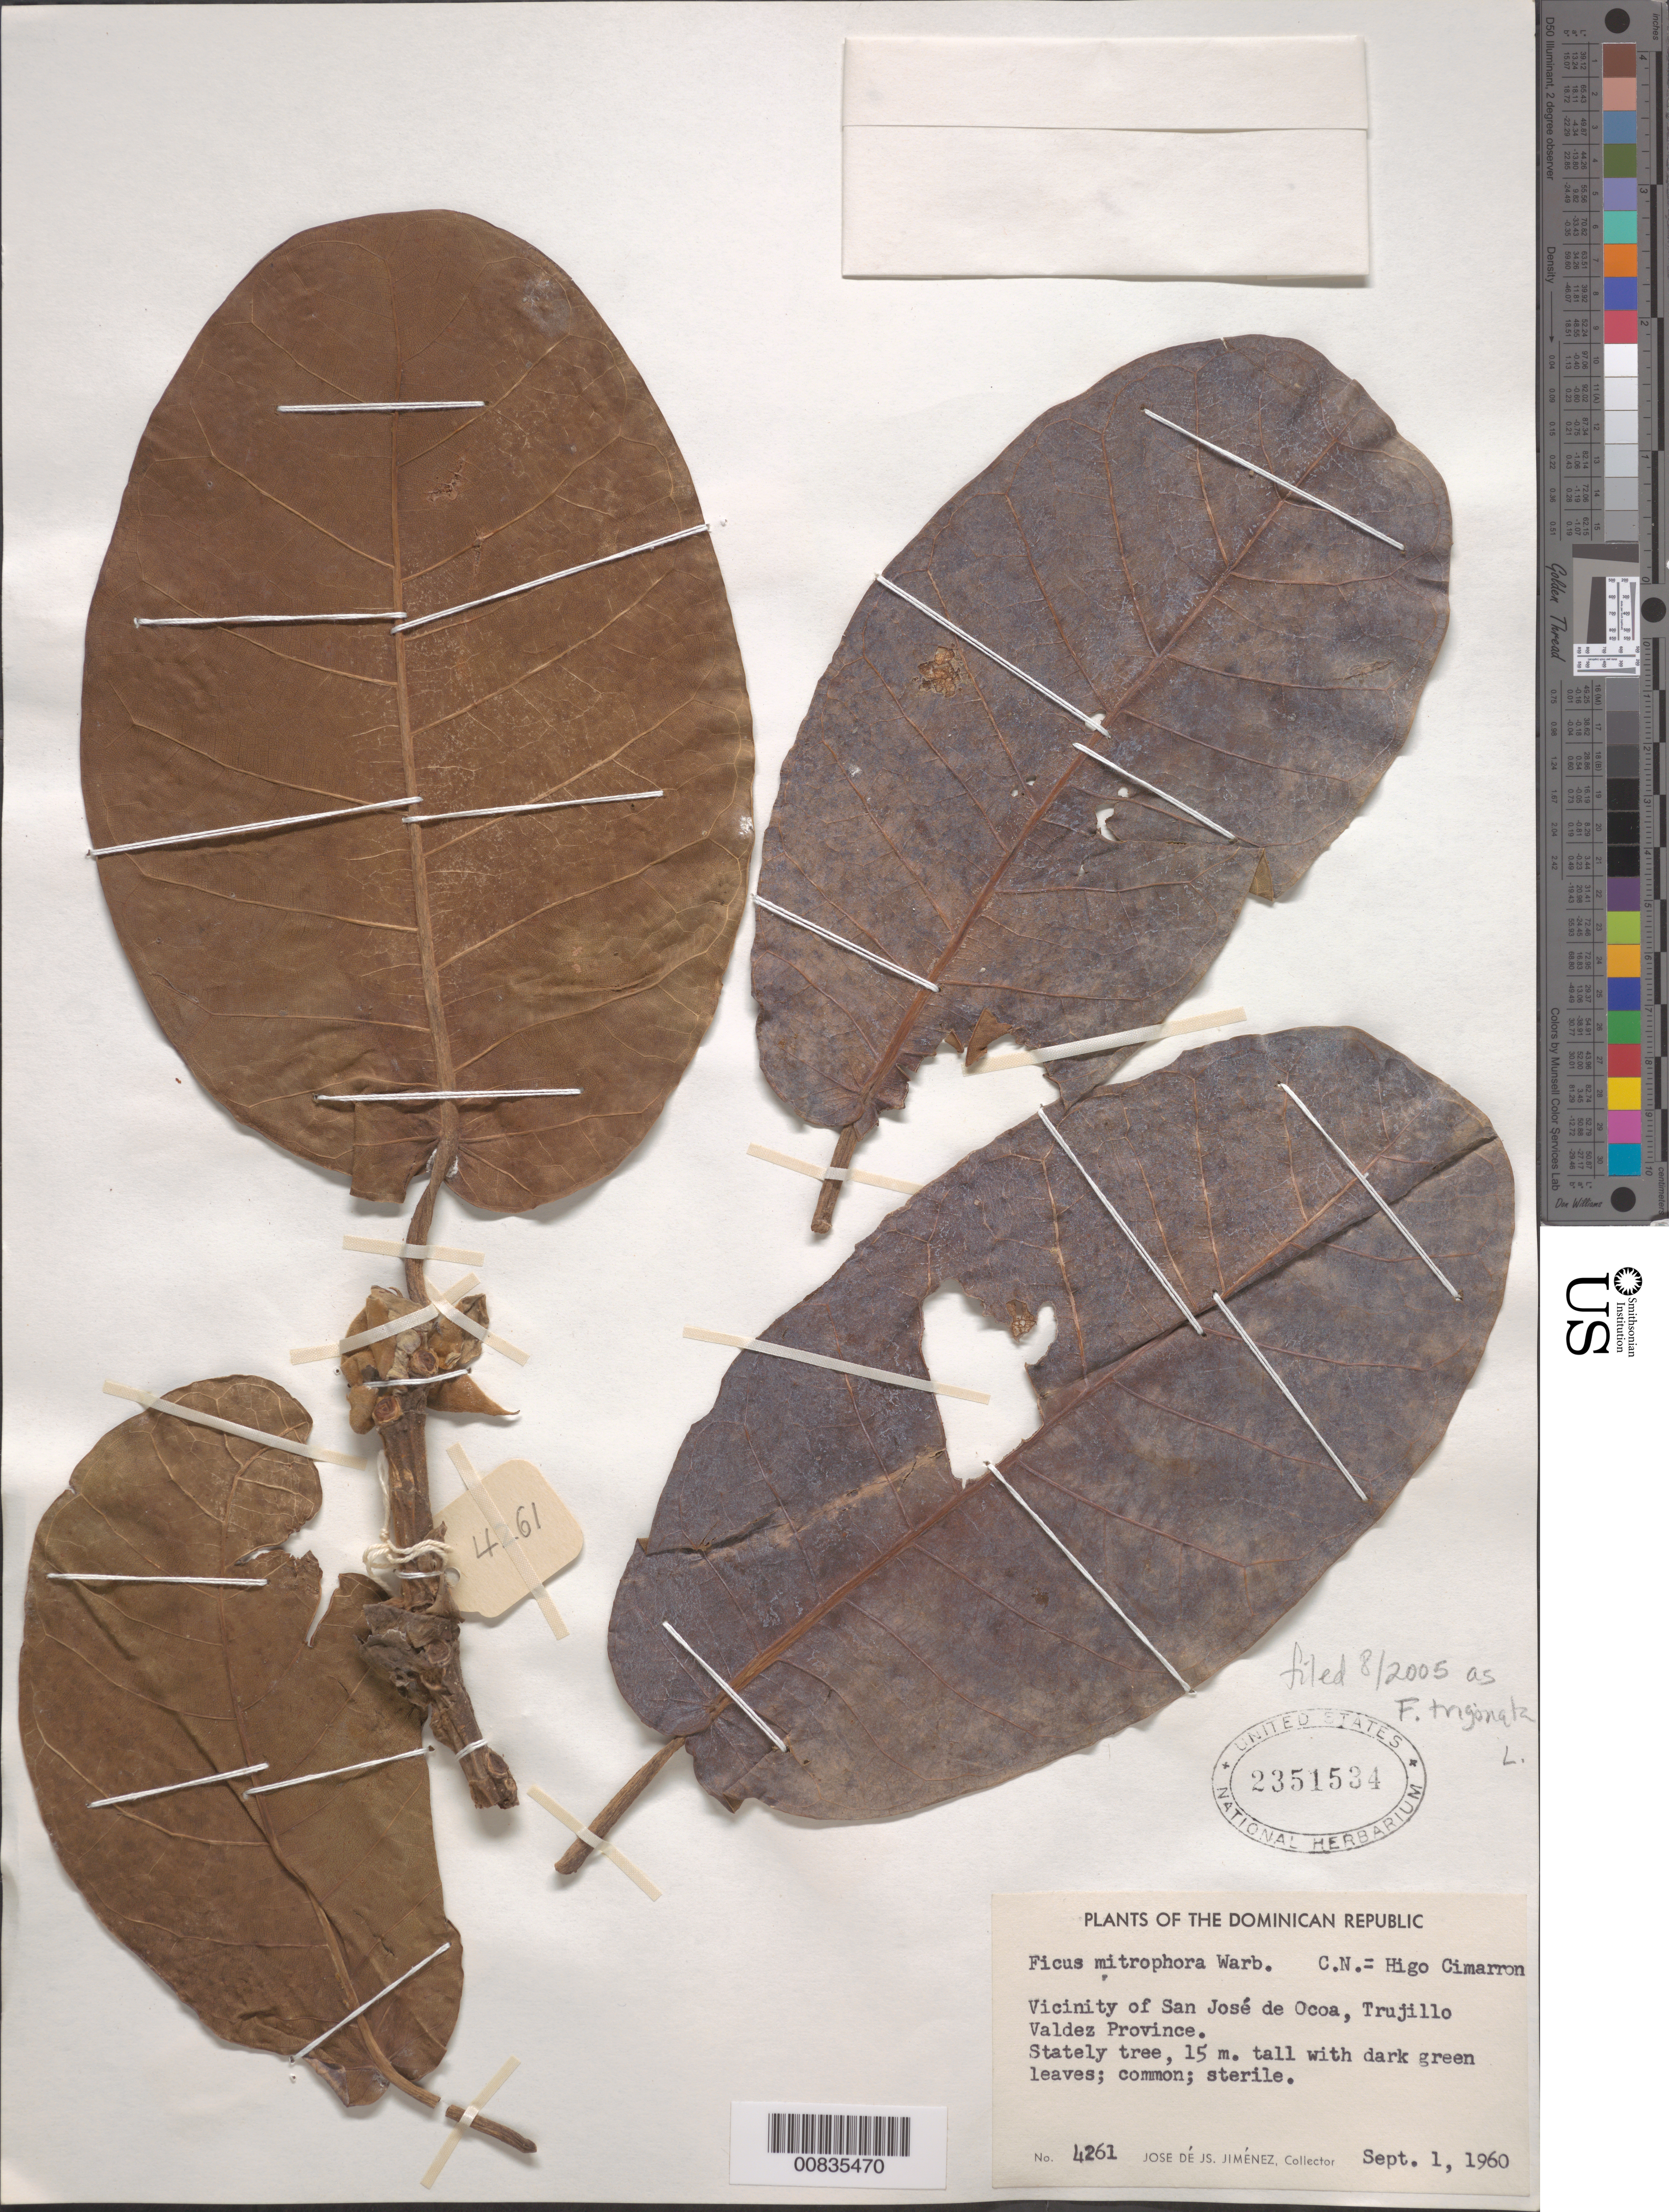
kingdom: Plantae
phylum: Tracheophyta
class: Magnoliopsida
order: Rosales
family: Moraceae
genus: Ficus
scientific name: Ficus trigonata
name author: L.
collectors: J. J. Jiménez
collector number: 4261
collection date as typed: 01 Sep 1960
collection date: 1960-09-01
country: Dominican Republic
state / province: Peravia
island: Hispaniola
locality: Vicinity of San José de Ocoa, Trujillo Valdez Province (obsolete).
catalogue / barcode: US 2351534